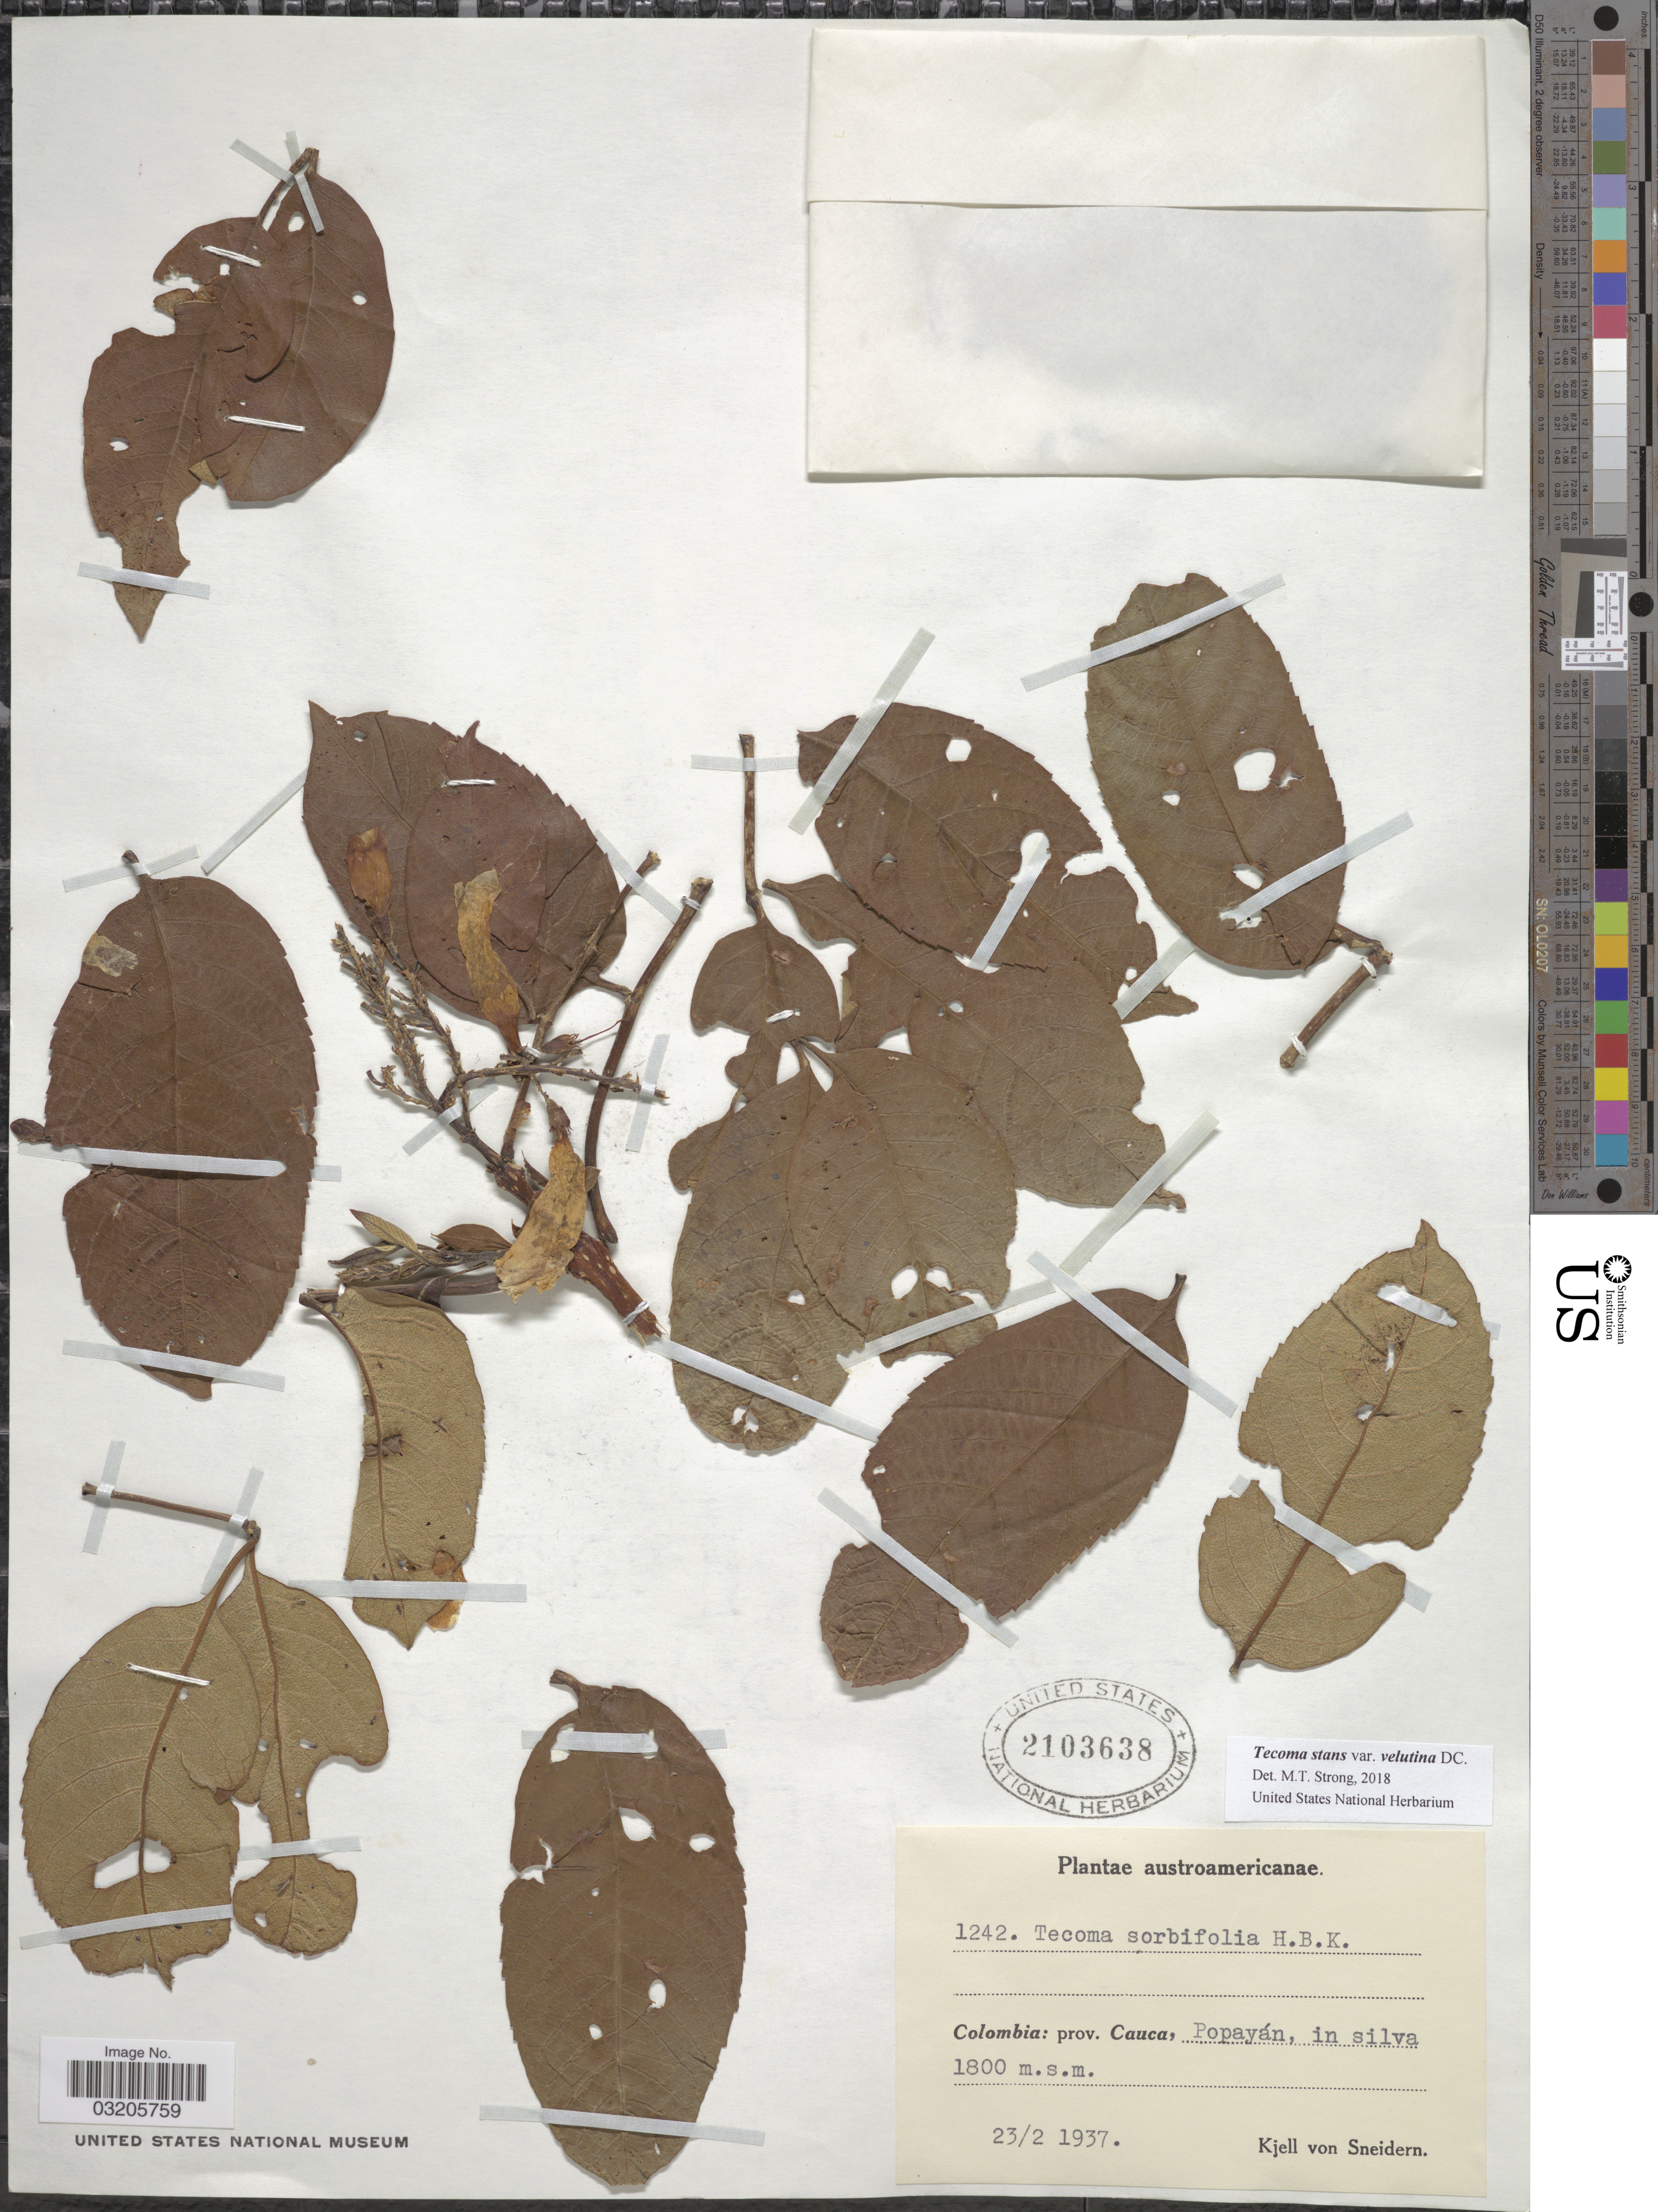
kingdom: Plantae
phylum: Tracheophyta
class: Magnoliopsida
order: Lamiales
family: Bignoniaceae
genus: Tecoma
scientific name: Tecoma stans var. velutina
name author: DC.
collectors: K. von Sneidern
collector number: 1242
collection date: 1939-02-23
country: Colombia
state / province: Cauca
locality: Austroamericanae. Popayán, in silva.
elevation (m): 1800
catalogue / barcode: US 2103638